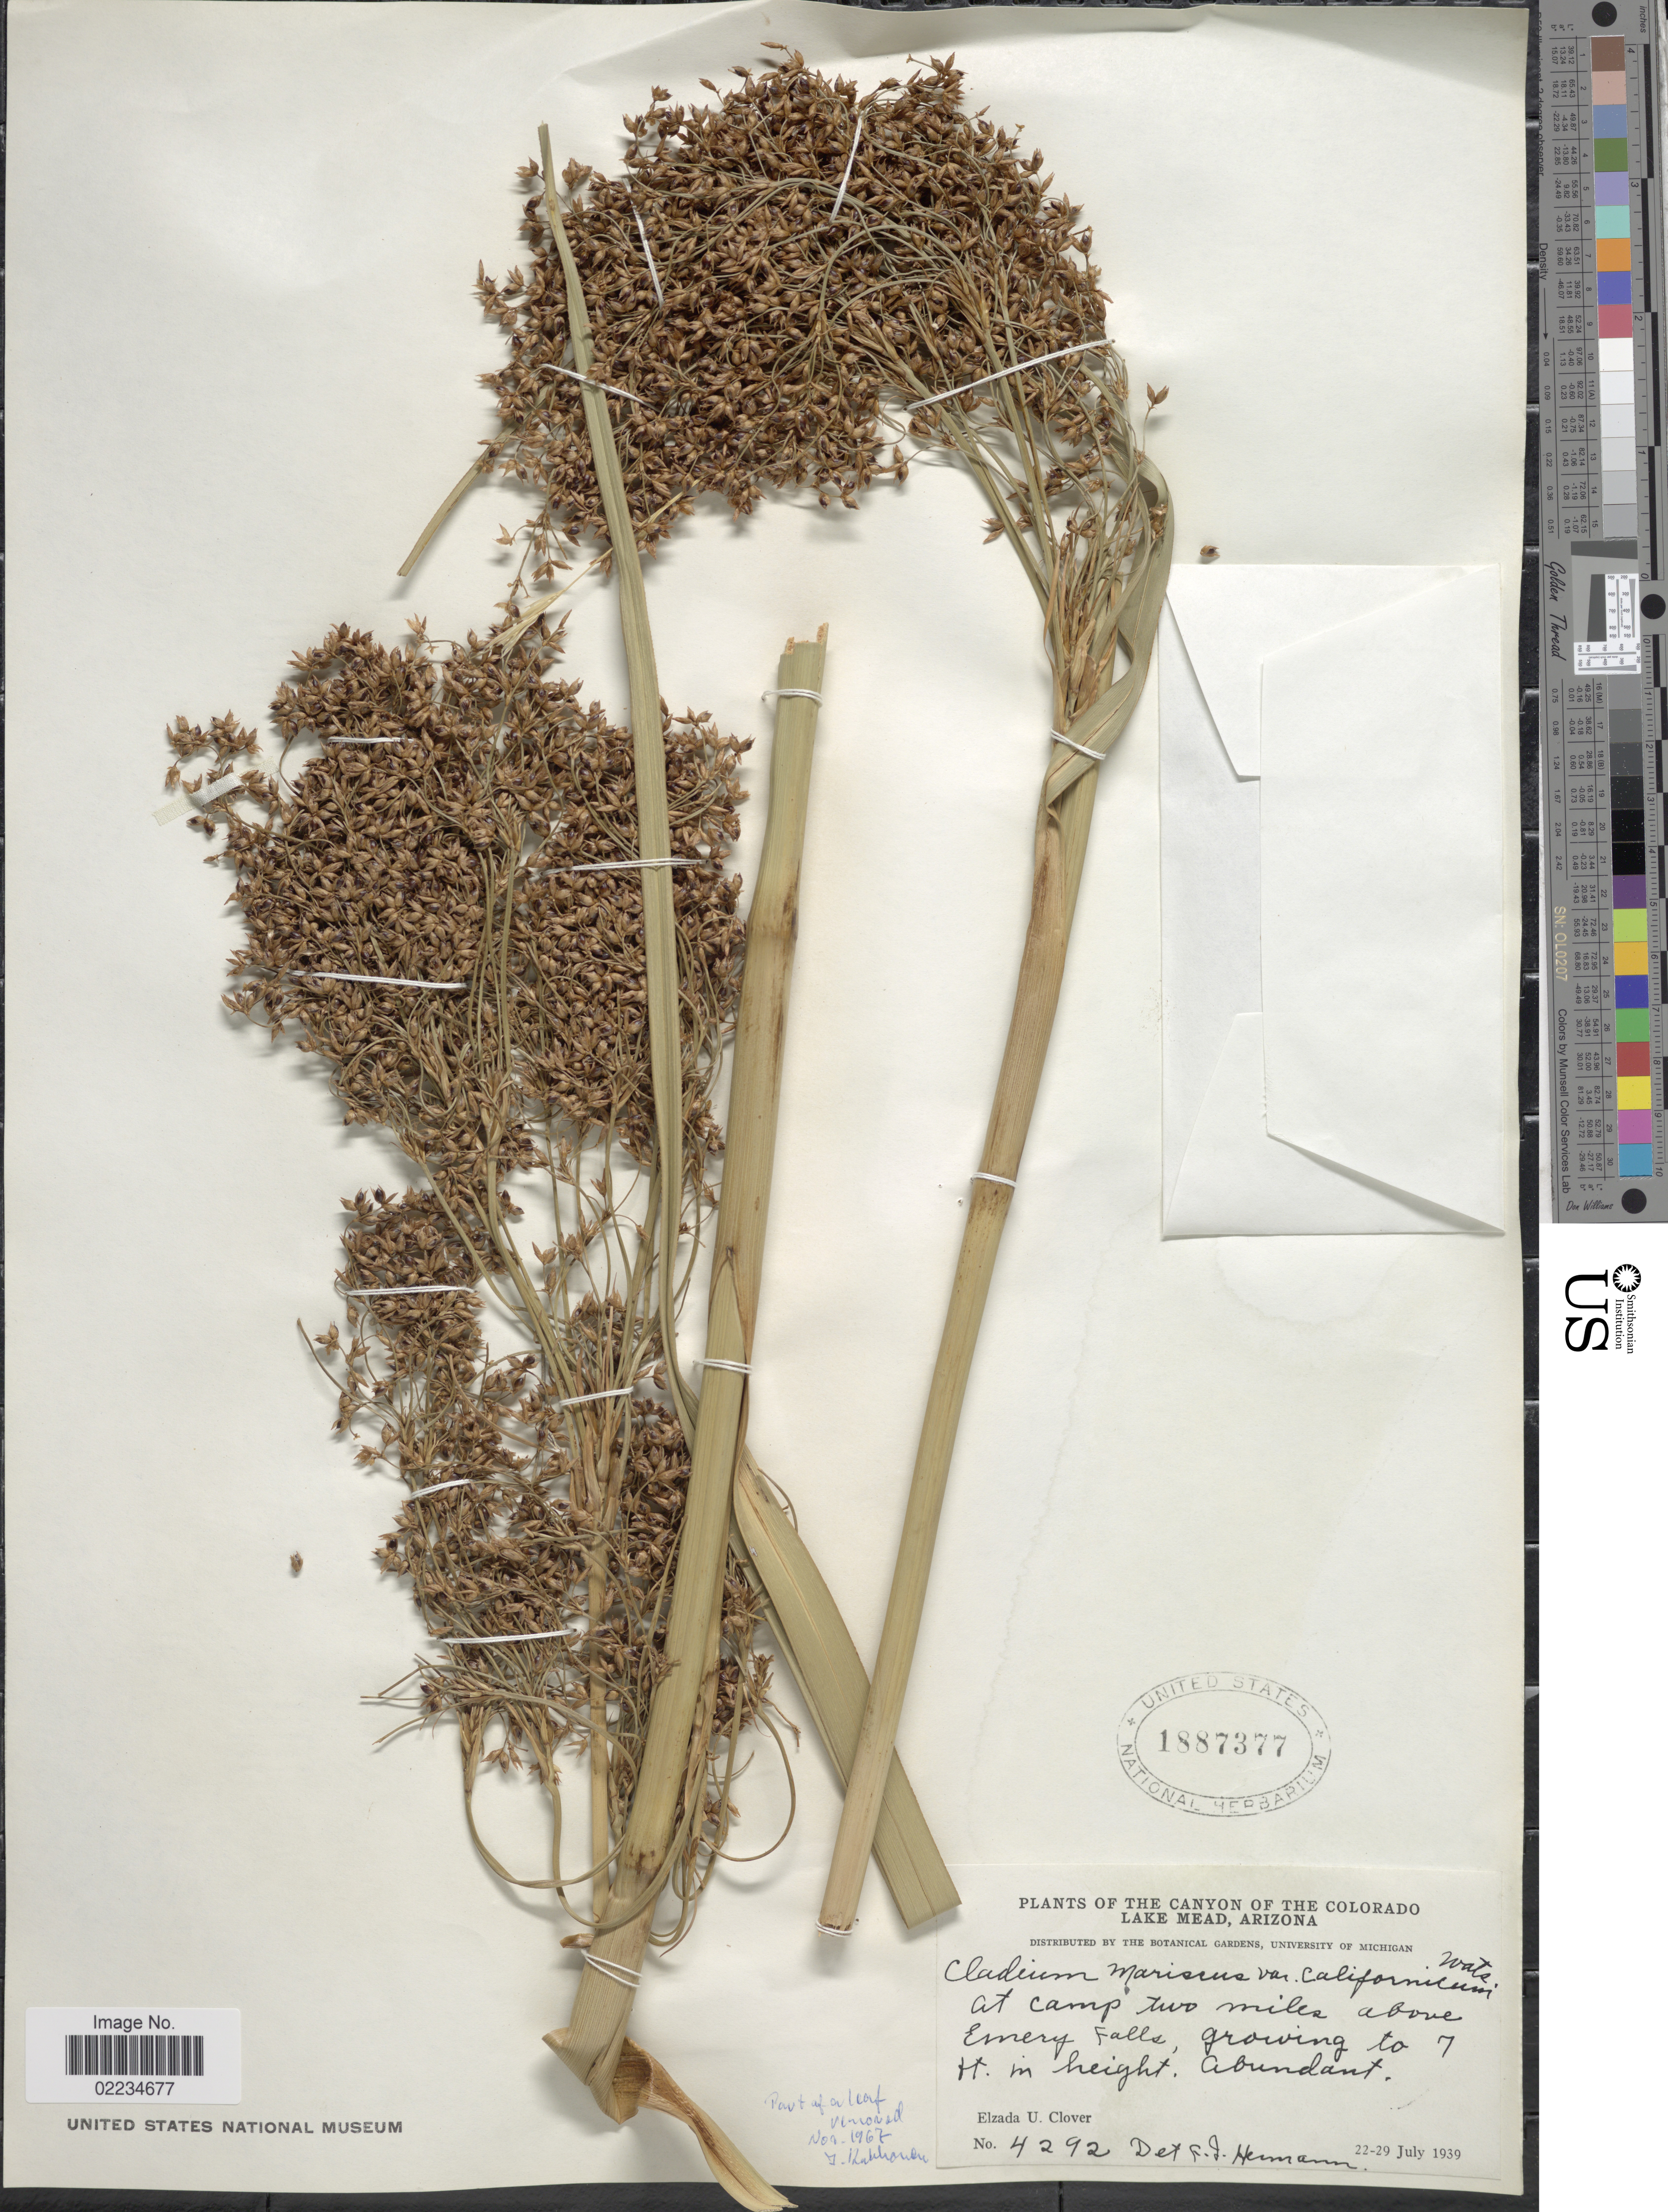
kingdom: Plantae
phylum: Tracheophyta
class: Liliopsida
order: Poales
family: Cyperaceae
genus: Cladium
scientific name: Cladium californicum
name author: (S. Watson) O'Neill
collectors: E. U. Clover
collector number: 4292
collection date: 1939-07-22/1939-07-29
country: United States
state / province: Arizona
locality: The Canyon of the Colorado Lake Mead, At camp two miles above Emery Falls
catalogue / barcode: US 1887377